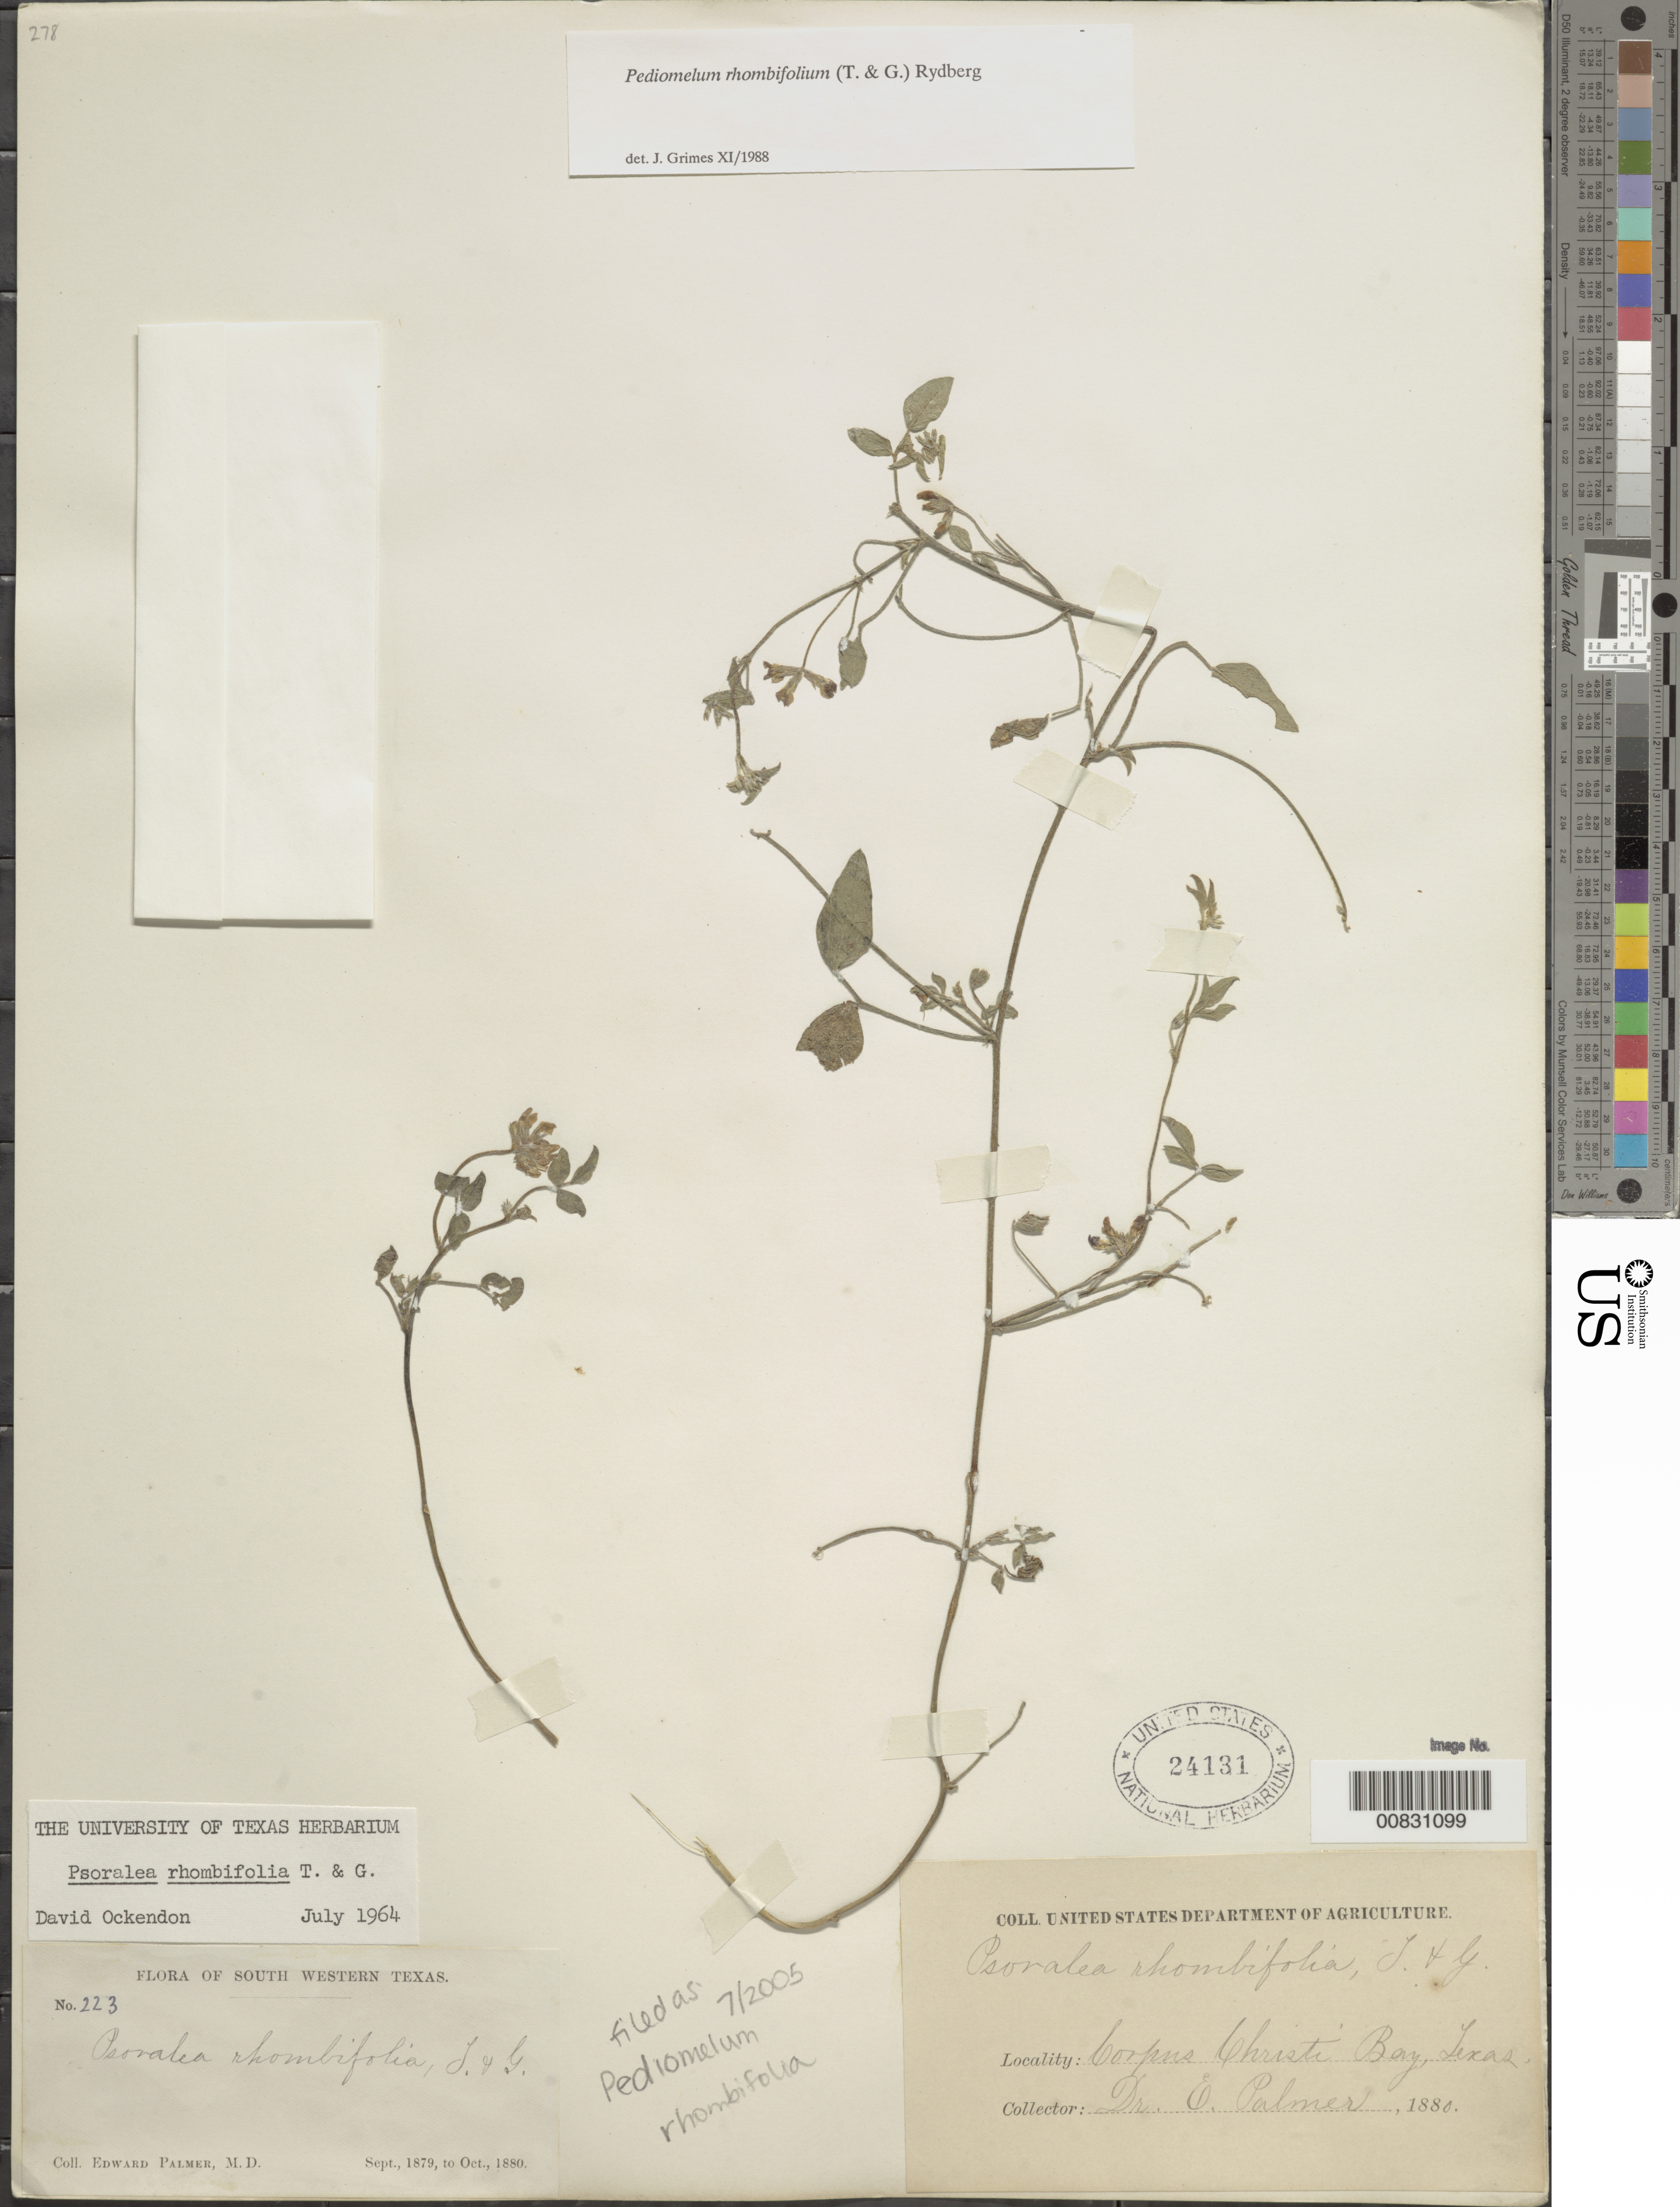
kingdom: Plantae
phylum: Tracheophyta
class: Magnoliopsida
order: Fabales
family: Fabaceae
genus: Pediomelum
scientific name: Pediomelum rhombifolium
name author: (Torr. & A. Gray) Rydb.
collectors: E. Palmer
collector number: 223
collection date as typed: Sep 1879 to -- Oct 1880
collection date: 1879-09/1880-10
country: United States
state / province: Texas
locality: Corpus Christi Bay, Texas.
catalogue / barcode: US 24131